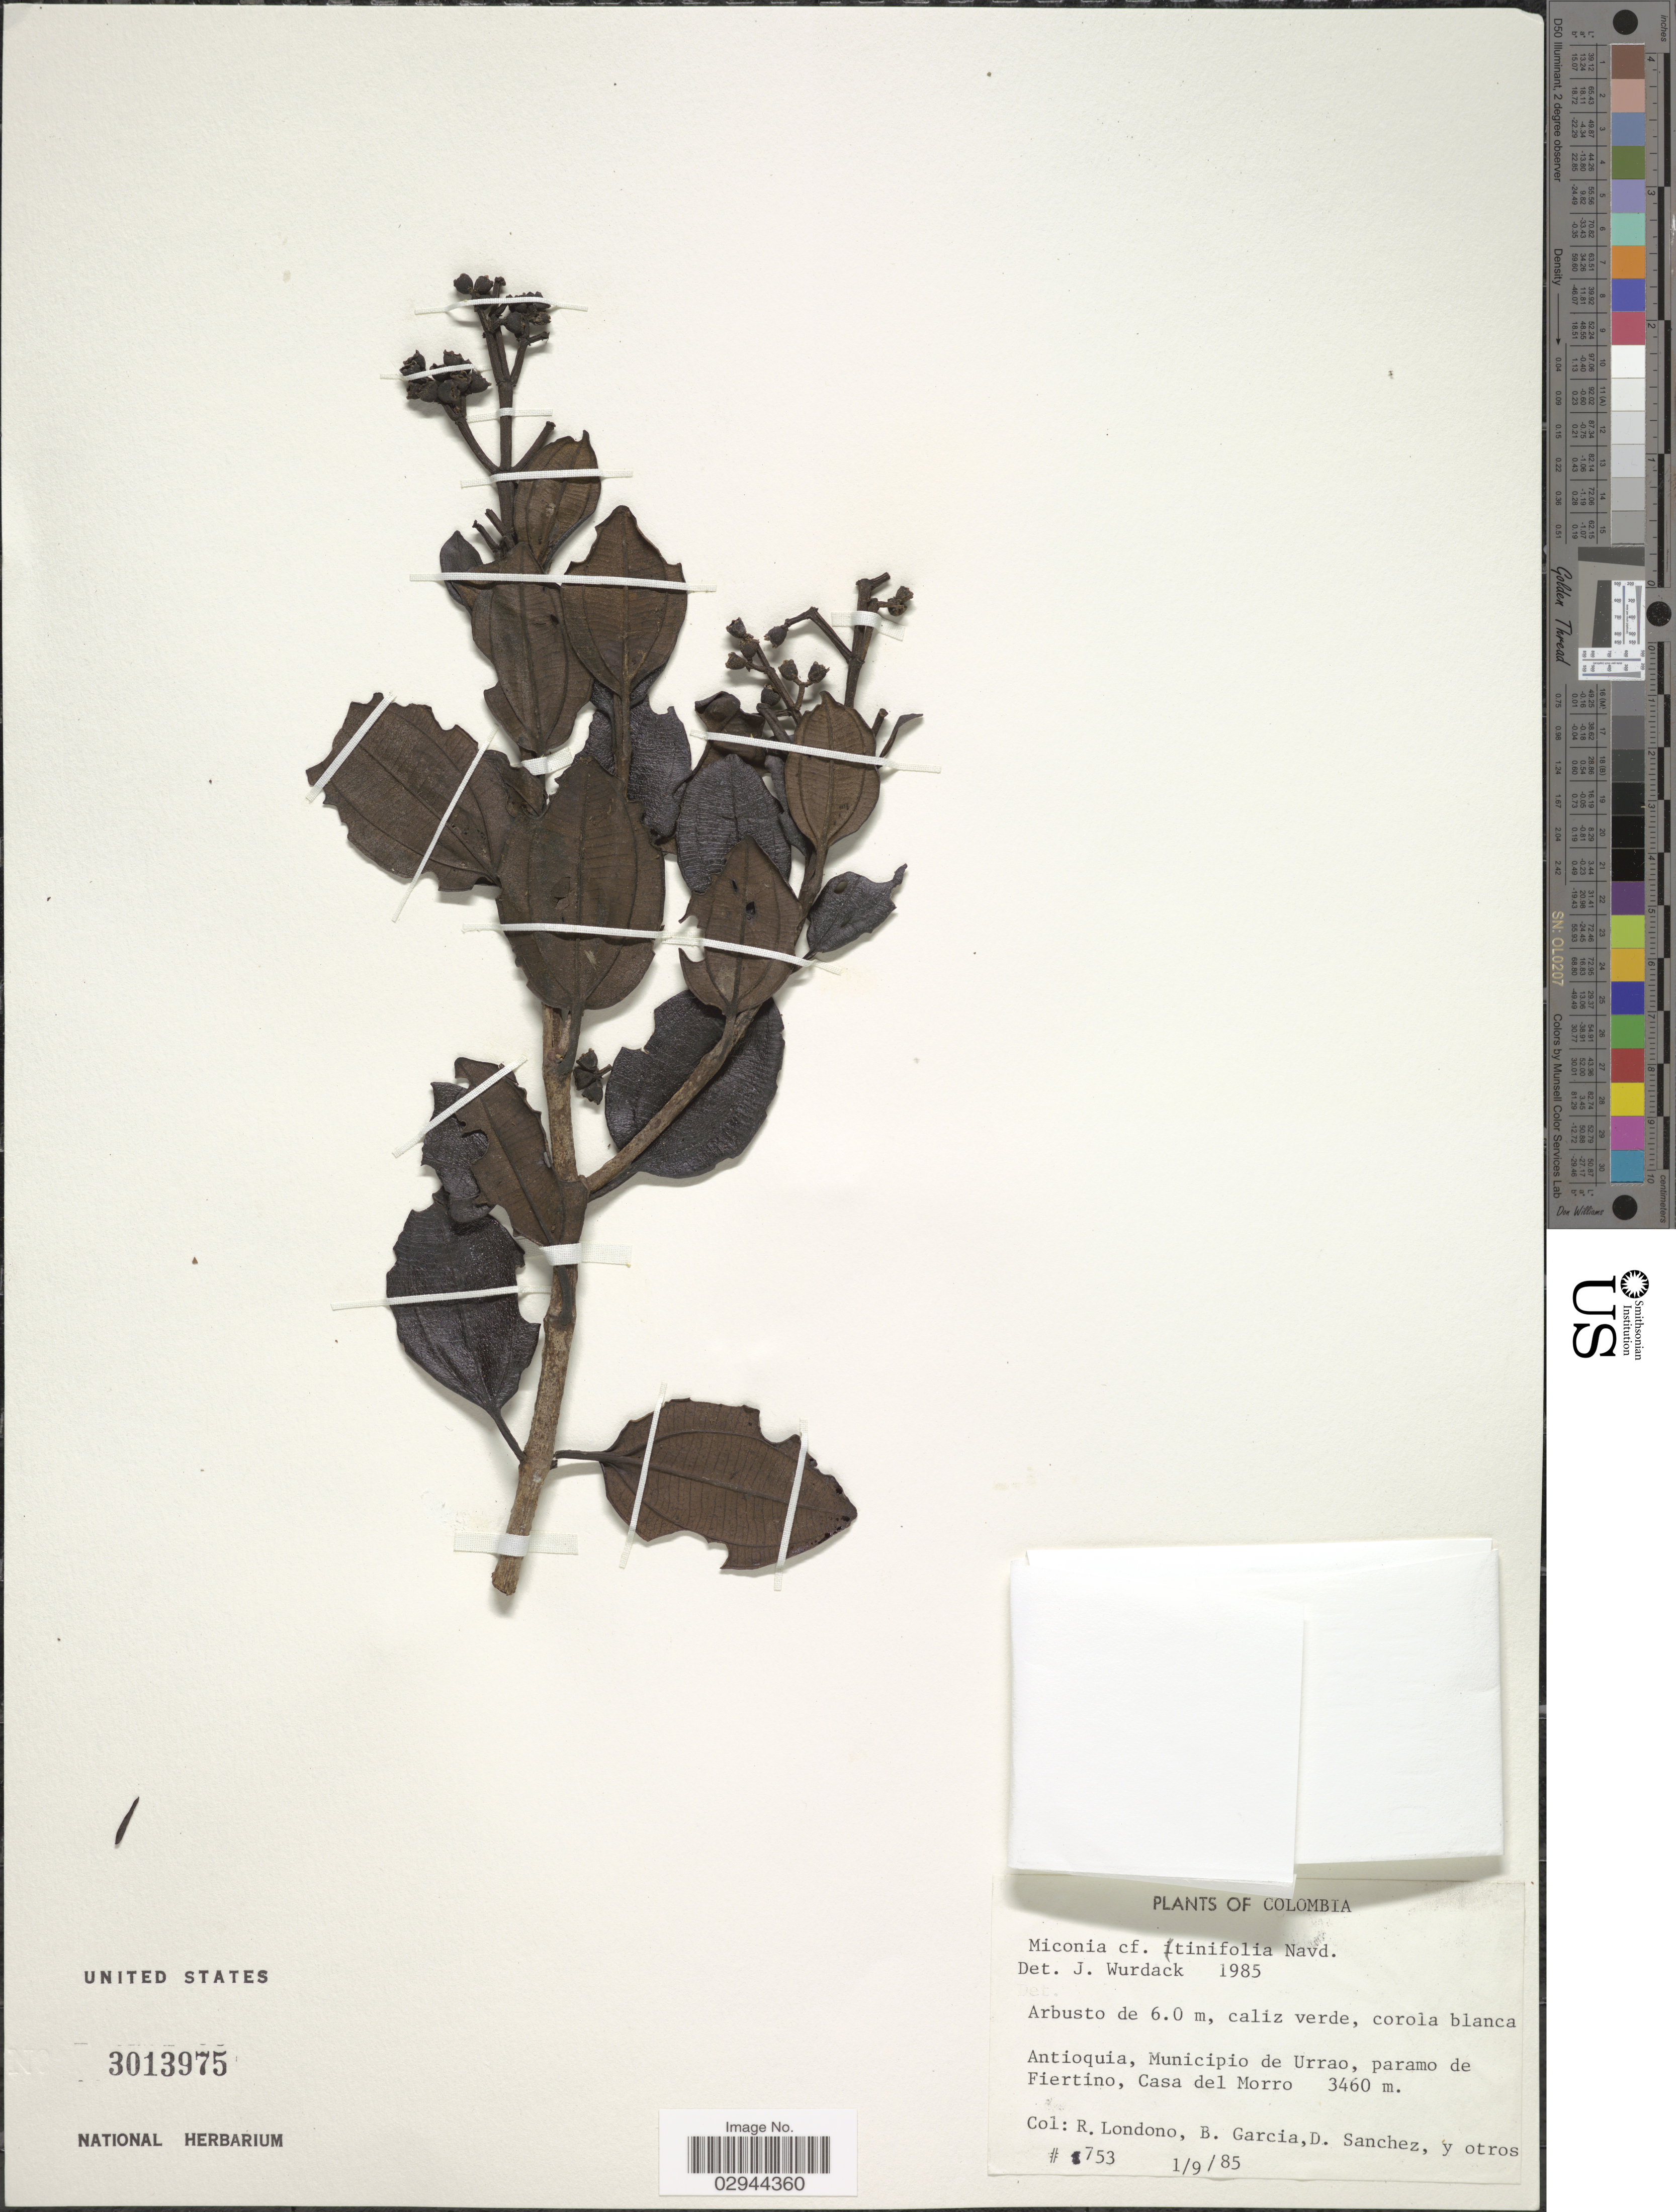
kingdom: Plantae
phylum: Tracheophyta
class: Magnoliopsida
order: Myrtales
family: Melastomataceae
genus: Miconia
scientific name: Miconia tinifolia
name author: Naudin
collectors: R. Londoño, B. Garcia, D. Sanchez & et al.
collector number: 753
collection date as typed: Transcribed d/m/y: 1/9/85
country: Colombia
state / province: Antioquia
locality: Municipio de Urrao, paramo de Fiertino, Casa del Morro.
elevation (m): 3460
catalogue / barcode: US 3013975